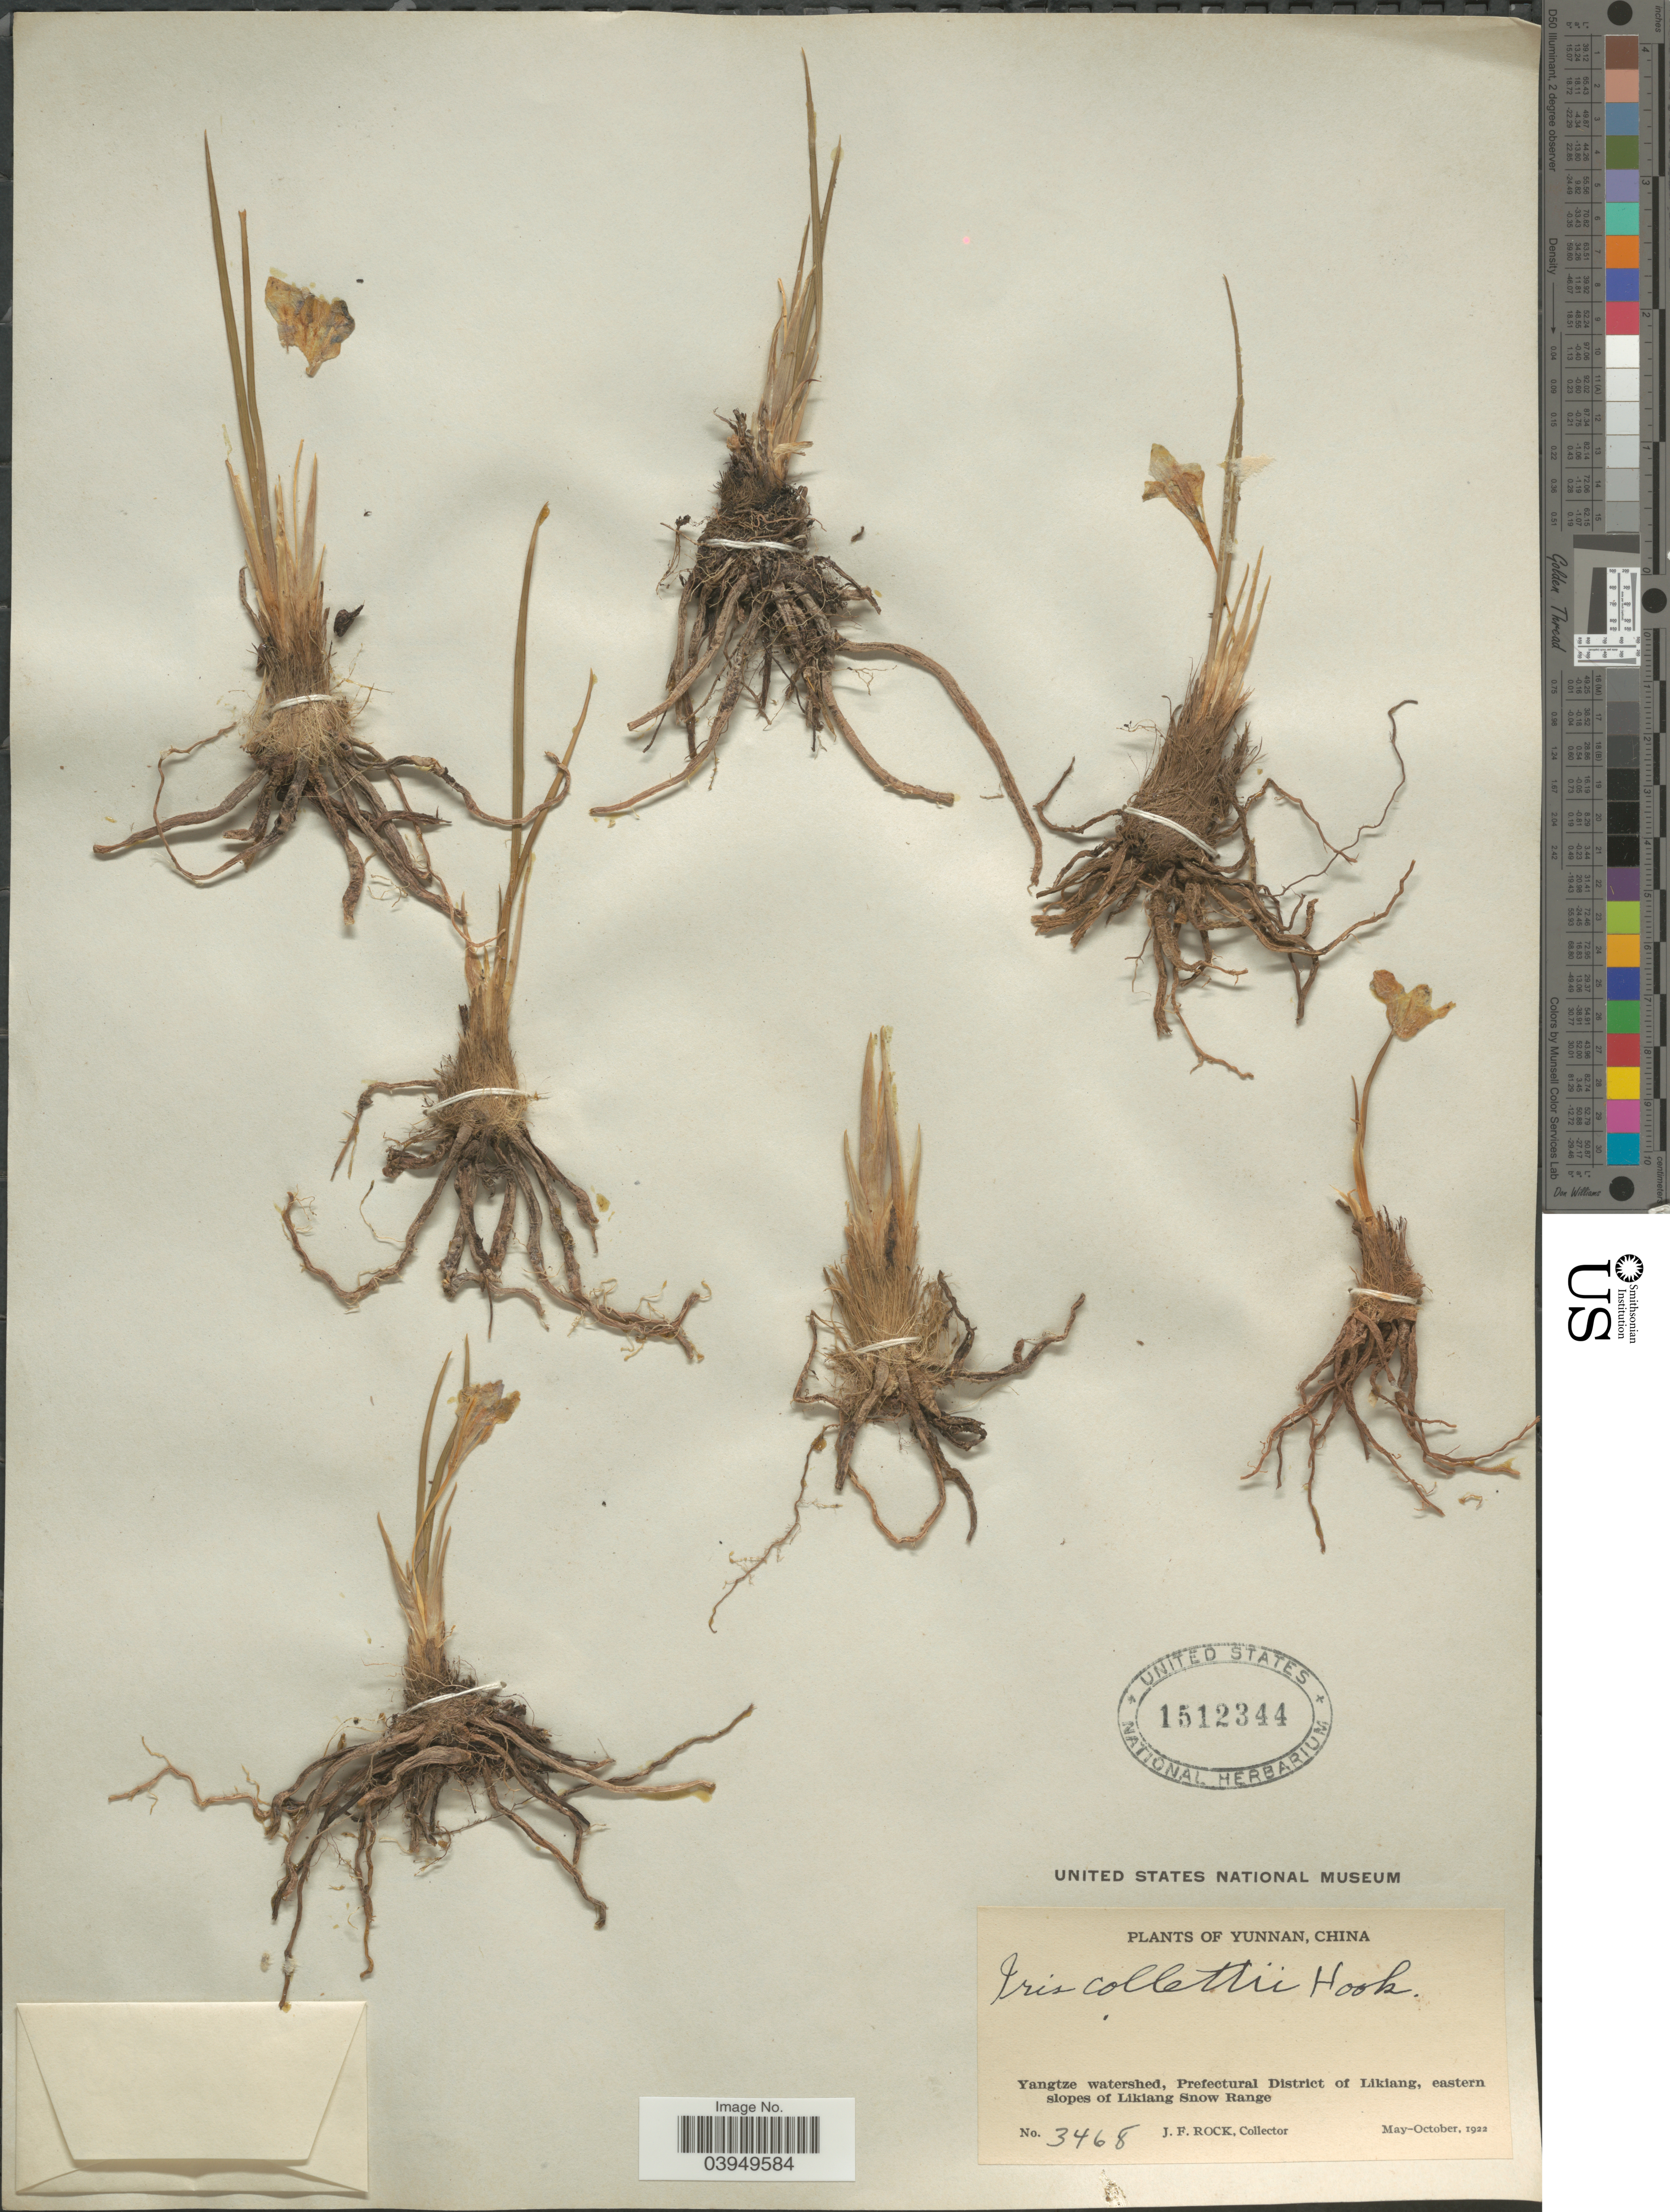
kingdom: Plantae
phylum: Tracheophyta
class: Liliopsida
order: Asparagales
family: Iridaceae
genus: Iris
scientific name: Iris collettii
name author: Hook. f.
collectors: J. Rock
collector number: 3468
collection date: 1922-05/1922-10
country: China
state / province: Yunnan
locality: Yangtze watershed, Prefectural District of Likiang, eastern slopes of Likiang Snow Range.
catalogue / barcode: US 1512344